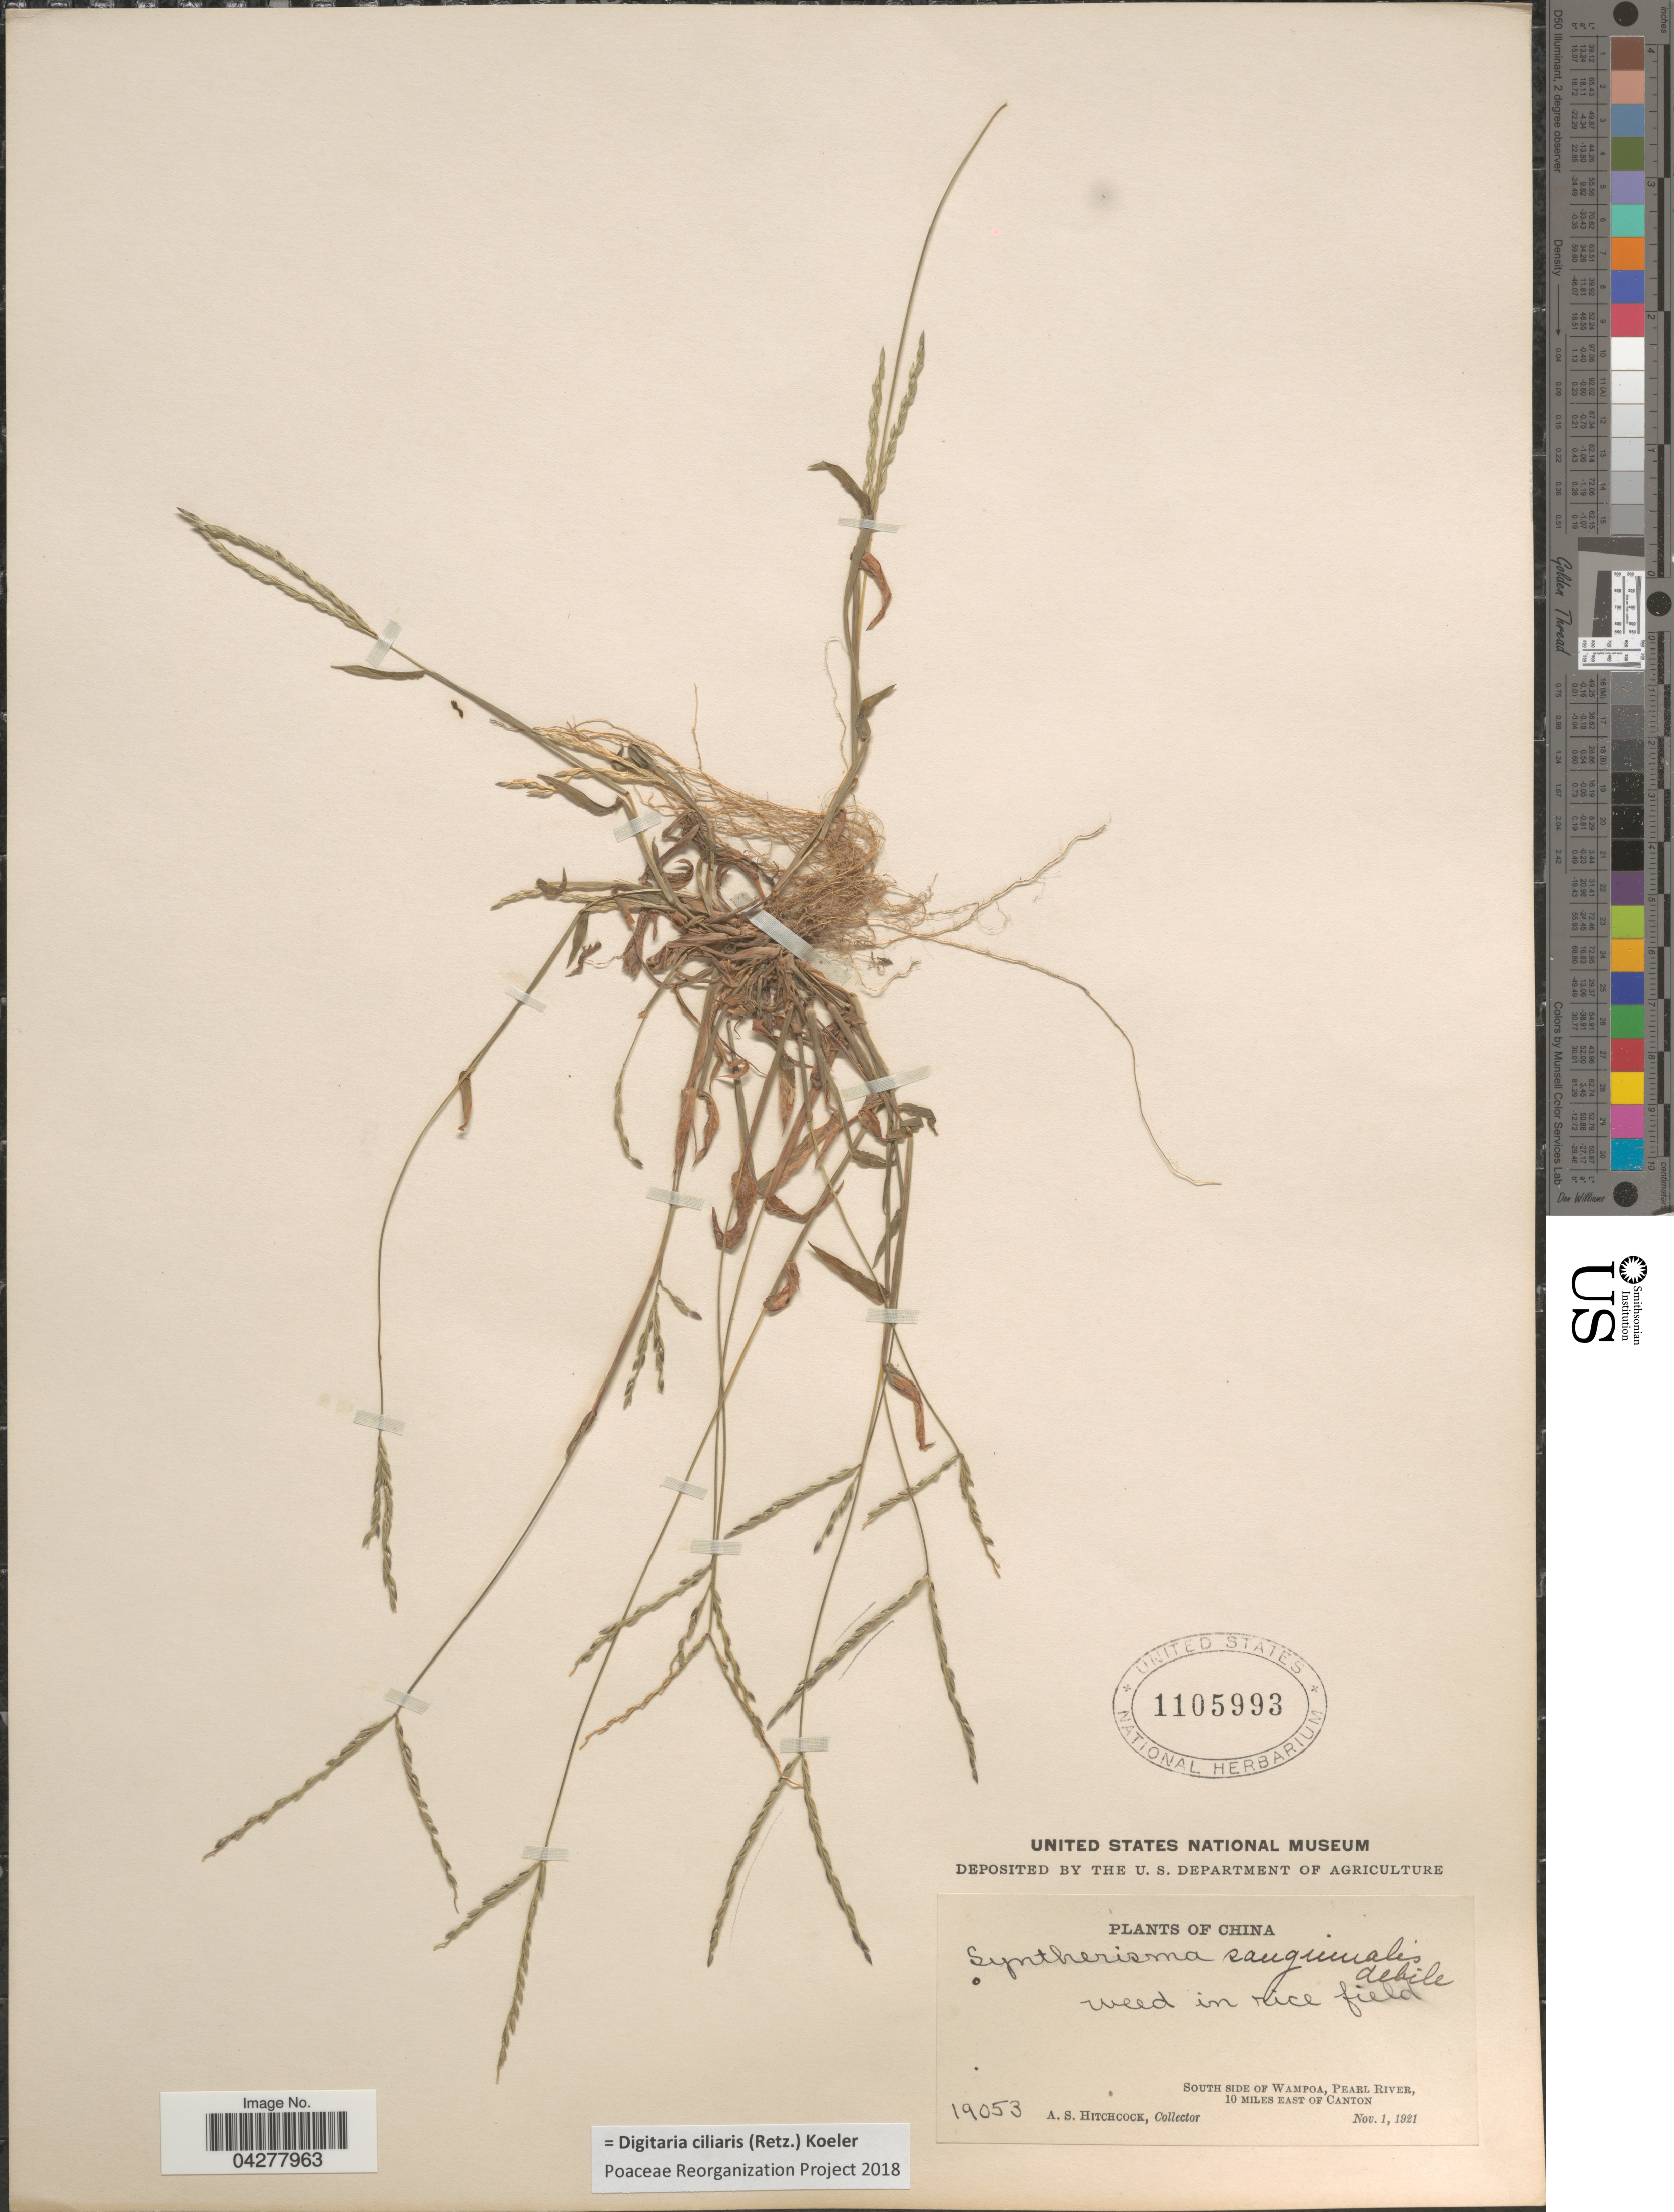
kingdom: Plantae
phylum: Tracheophyta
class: Liliopsida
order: Poales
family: Poaceae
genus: Digitaria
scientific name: Digitaria ciliaris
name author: (Retz.) Koeler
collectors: A. S. Hitchcock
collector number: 19053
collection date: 1921-11-01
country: China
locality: Weed in rice field. South side of Wampoa, Pearl River, 10 miles East of Canton.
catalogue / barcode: US 1105993